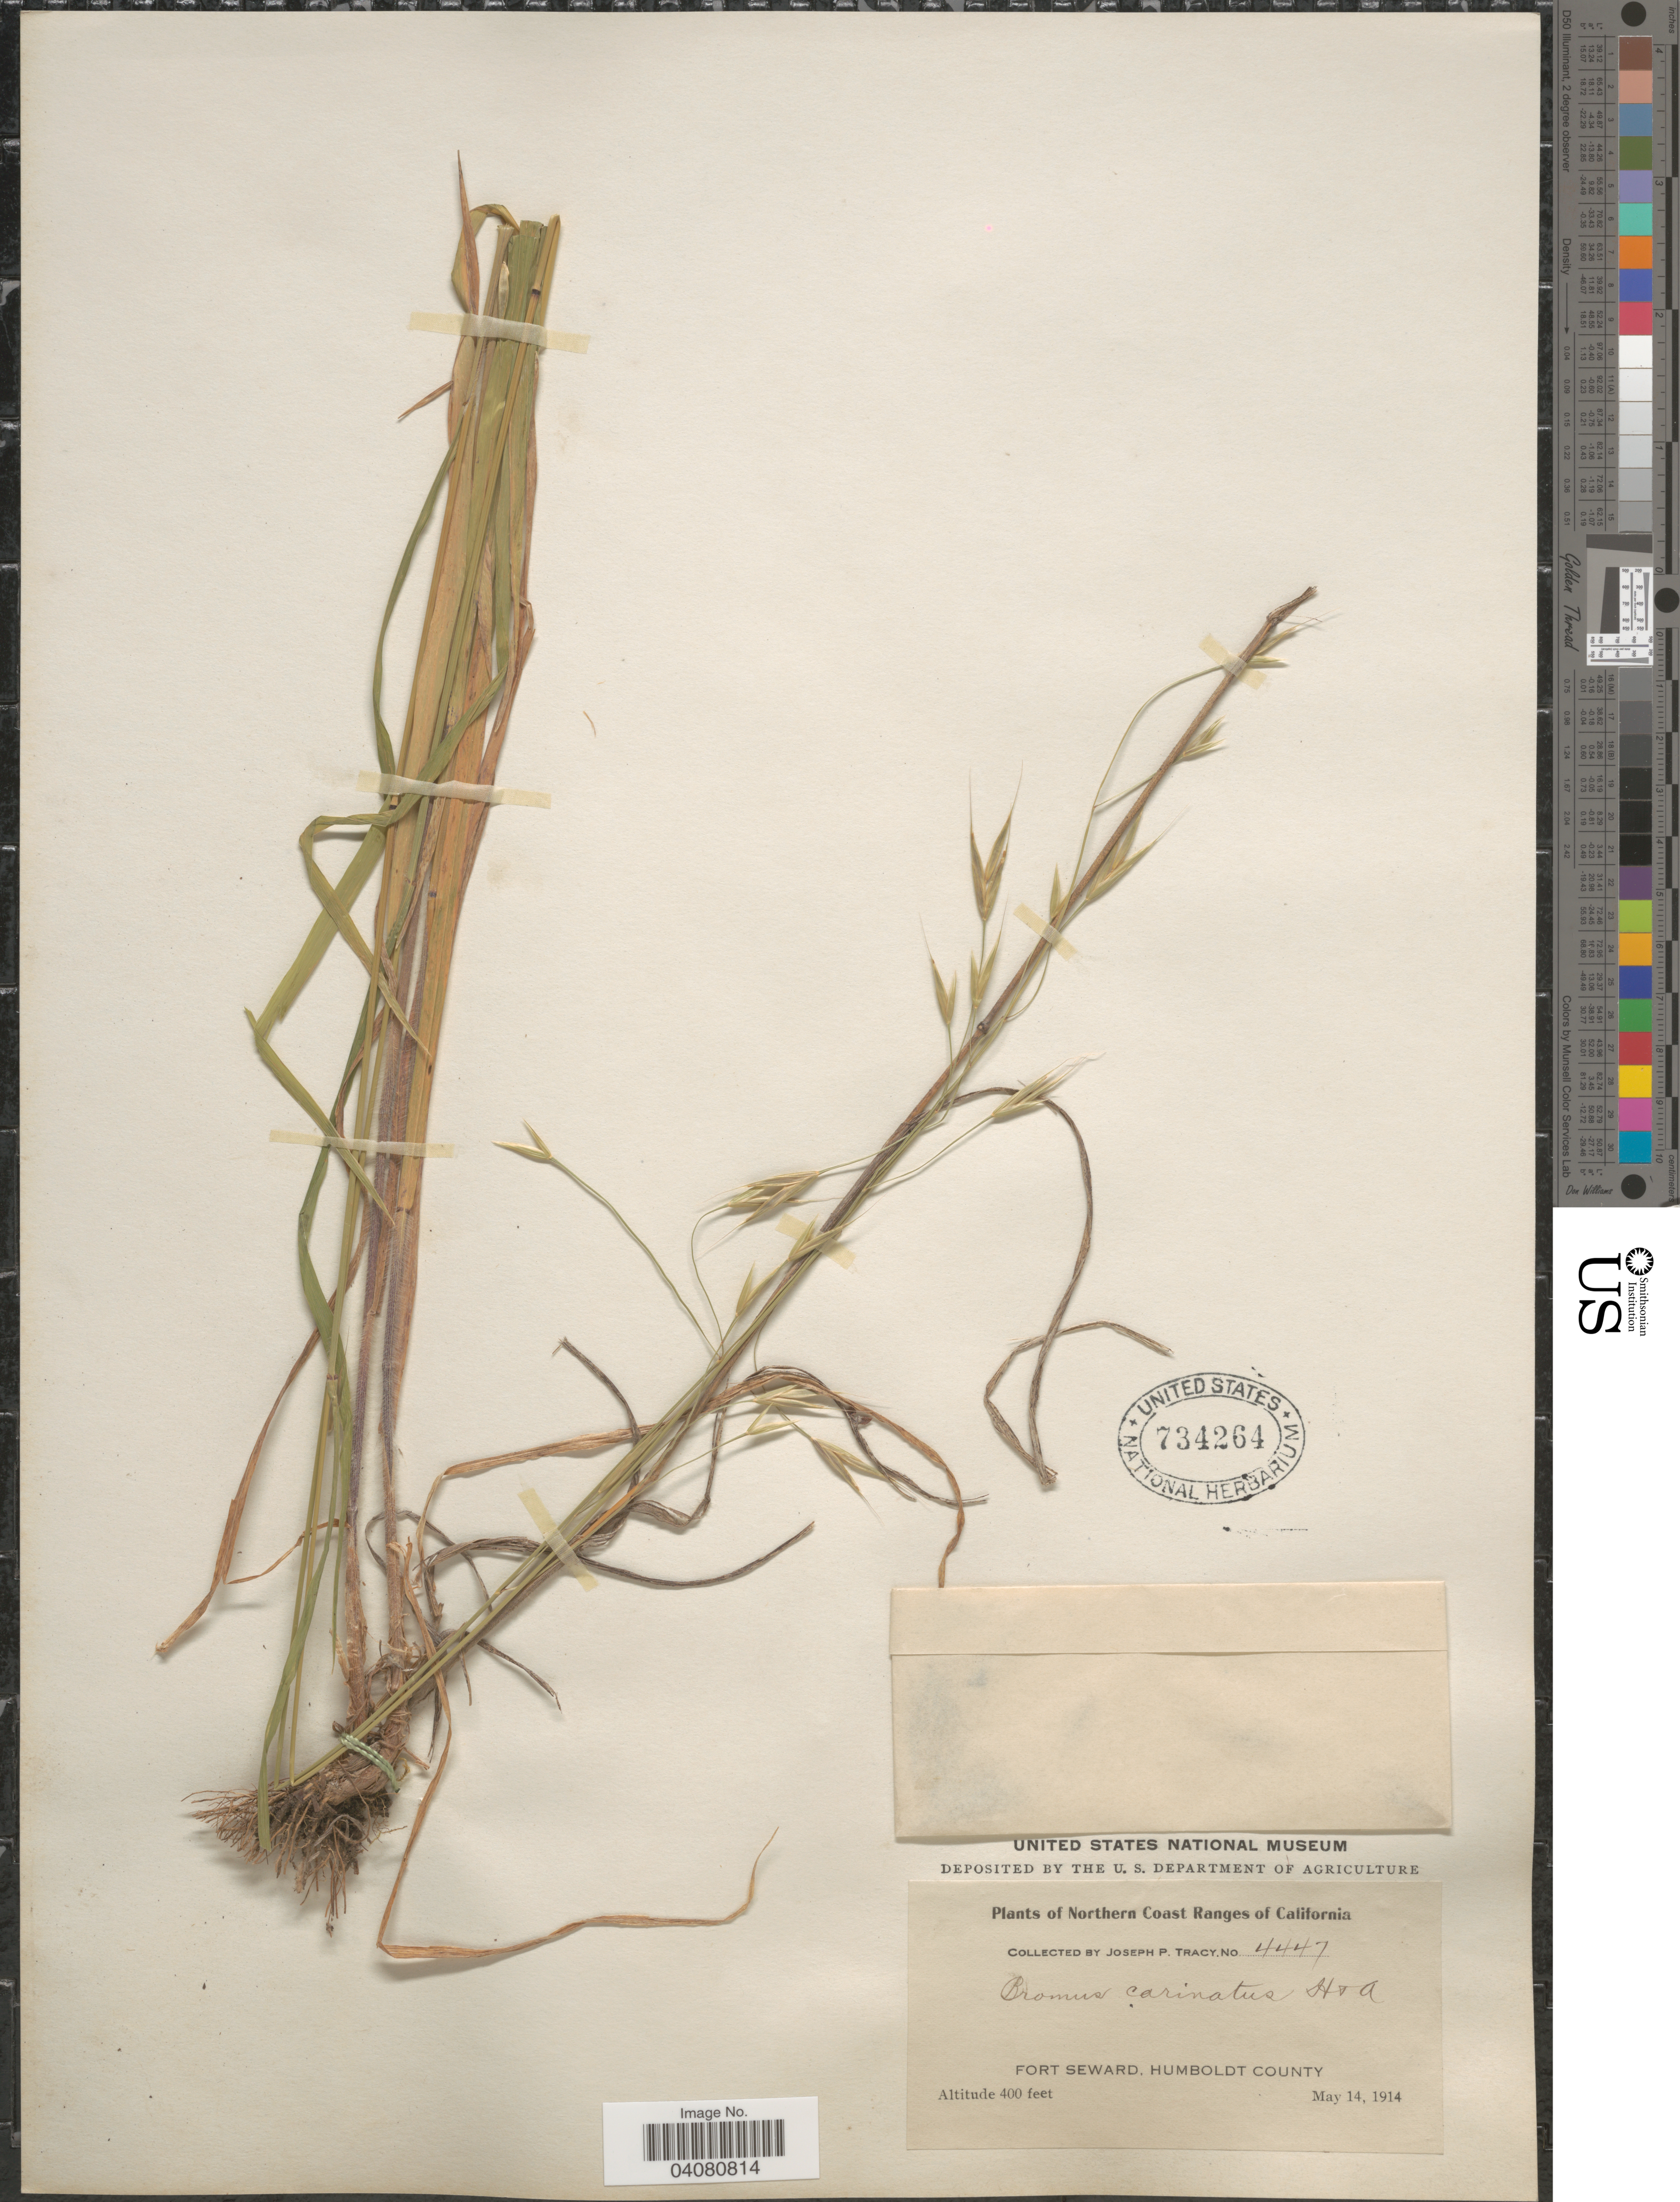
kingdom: Plantae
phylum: Tracheophyta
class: Liliopsida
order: Poales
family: Poaceae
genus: Bromus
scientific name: Bromus carinatus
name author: Hook. & Arn.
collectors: J. Tracy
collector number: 4447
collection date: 1914-05-14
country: United States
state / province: California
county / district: Humboldt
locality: Northern Coast Ranges of California. Fort Seward, Humboldt County.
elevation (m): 122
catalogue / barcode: US 734264